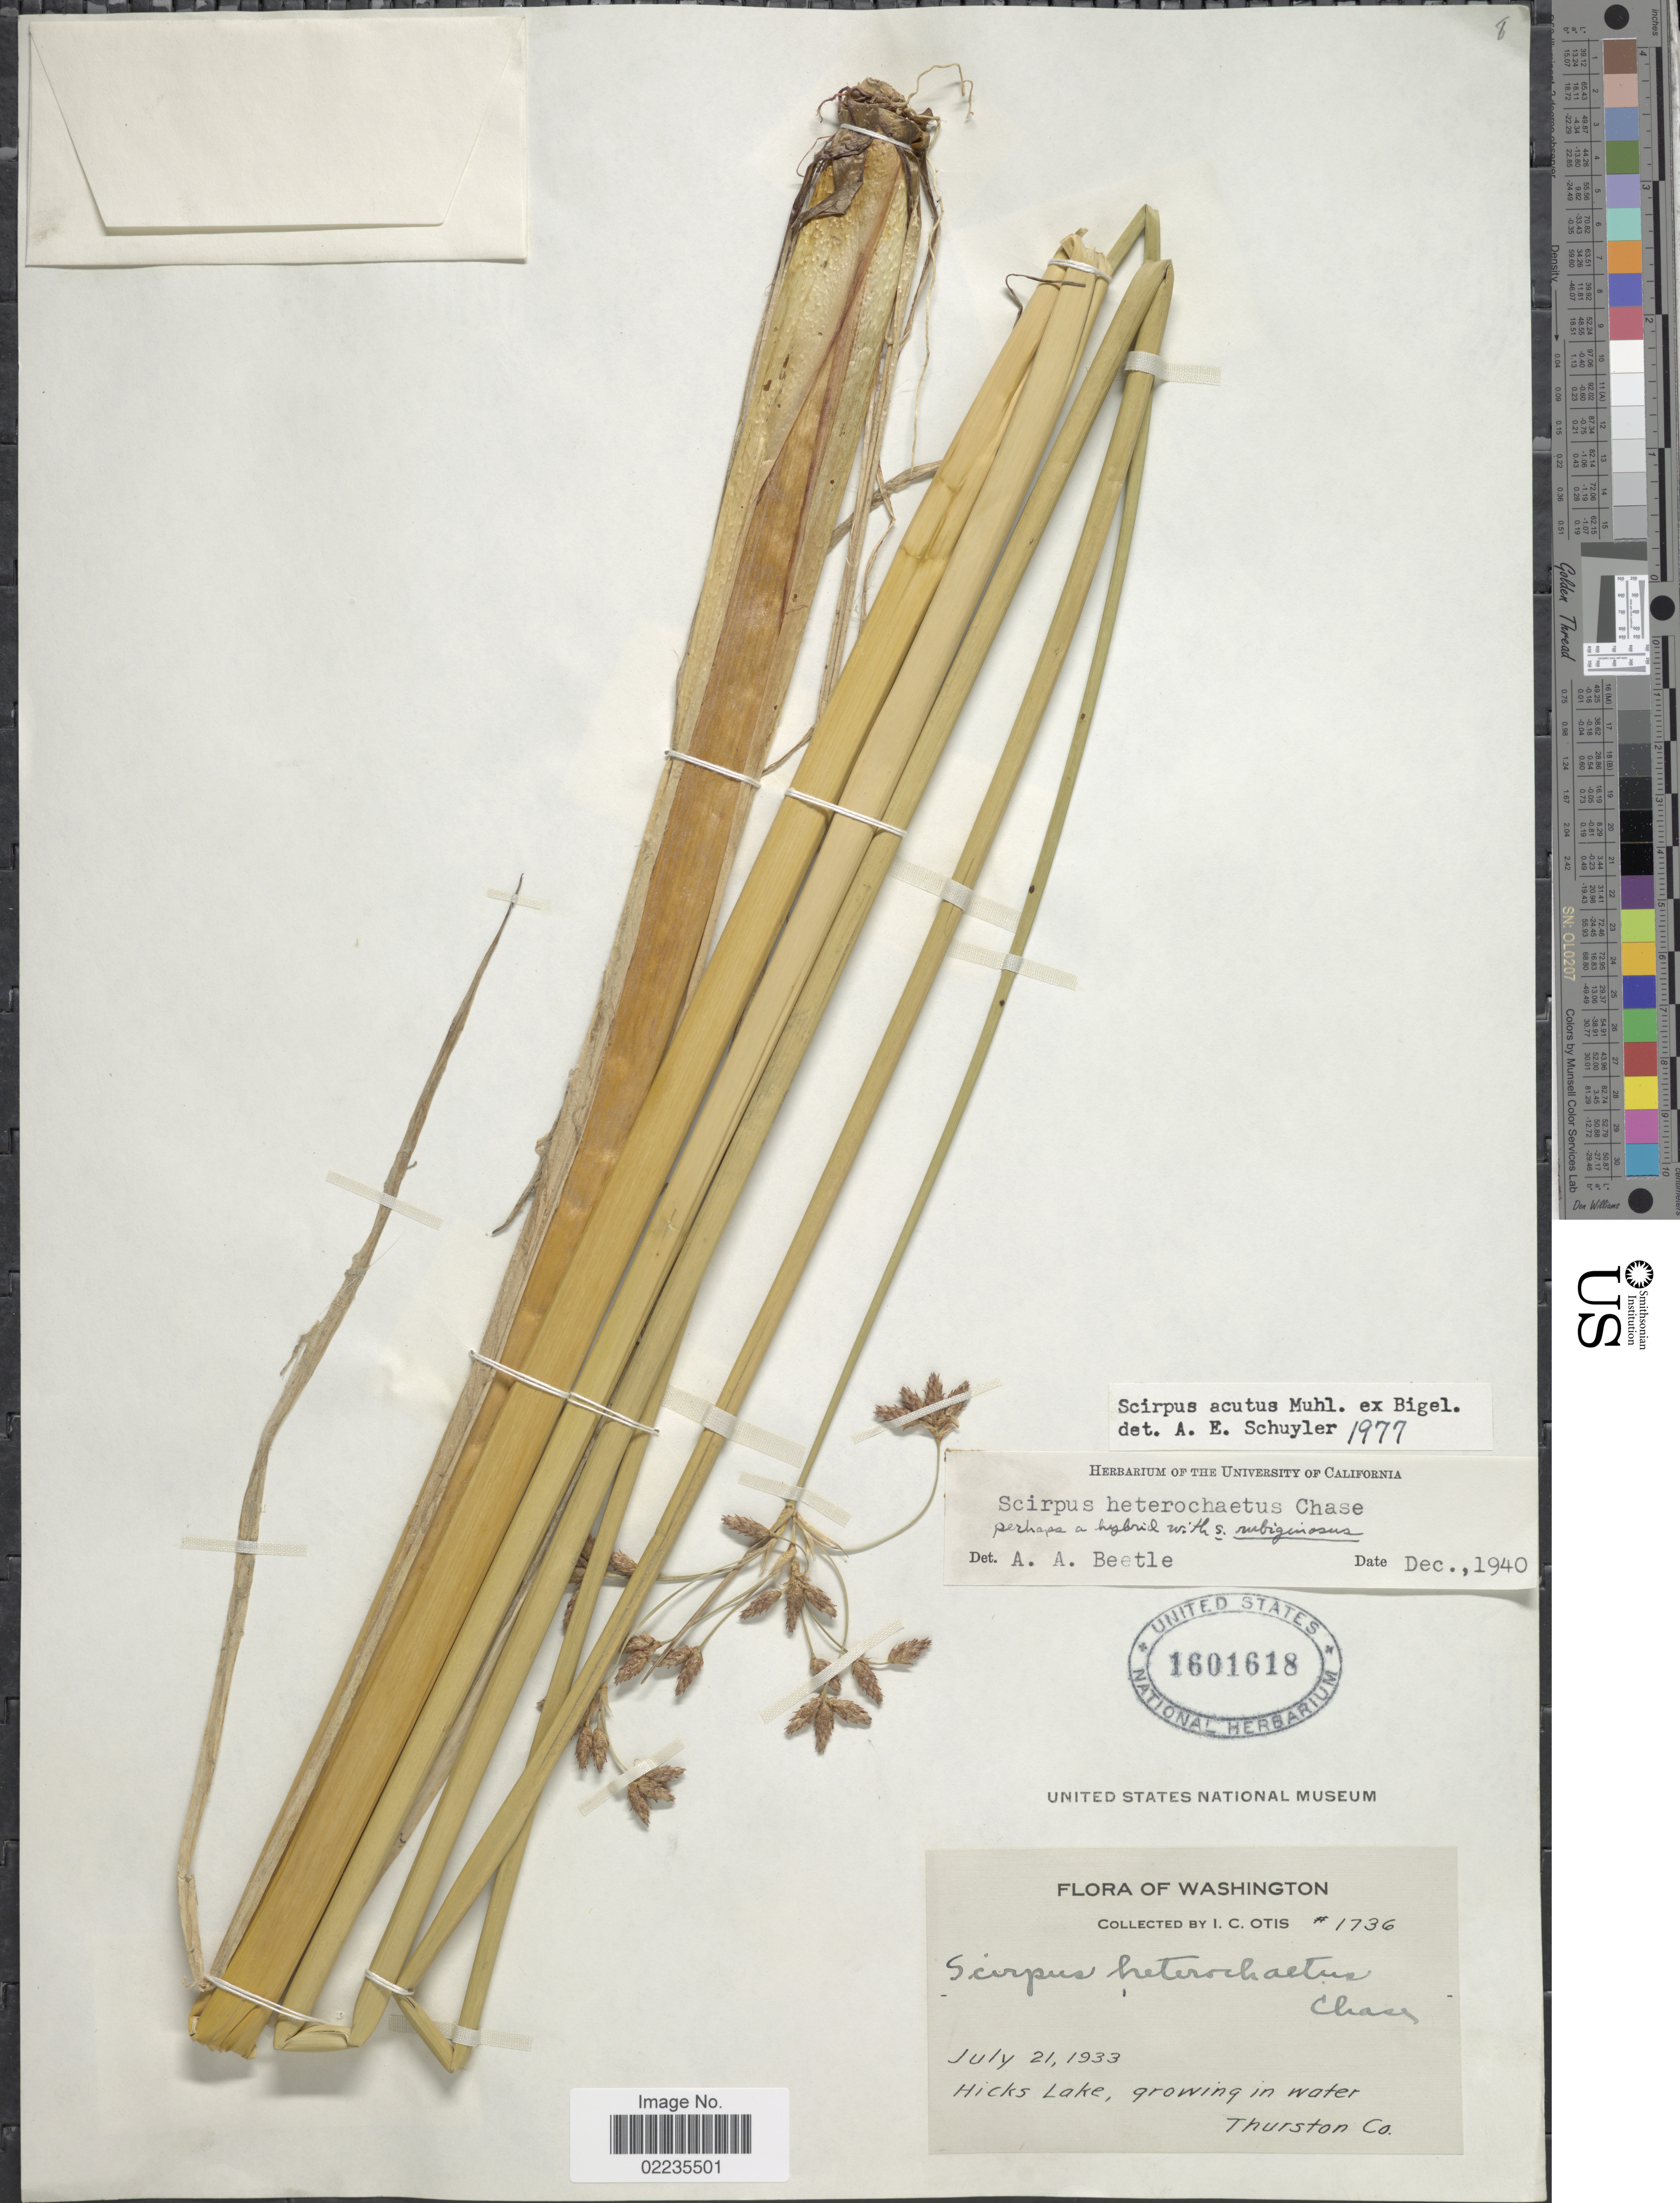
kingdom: Plantae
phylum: Tracheophyta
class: Liliopsida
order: Poales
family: Cyperaceae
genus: Schoenoplectus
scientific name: Schoenoplectus acutus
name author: (Muhl. ex Bigelow) Á. Löve & D. Löve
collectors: I. C. Otis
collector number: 1736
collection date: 1933-07-21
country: United States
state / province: Washington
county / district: Thurston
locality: Hicks Lake, Thurston Co.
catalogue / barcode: US 1601618